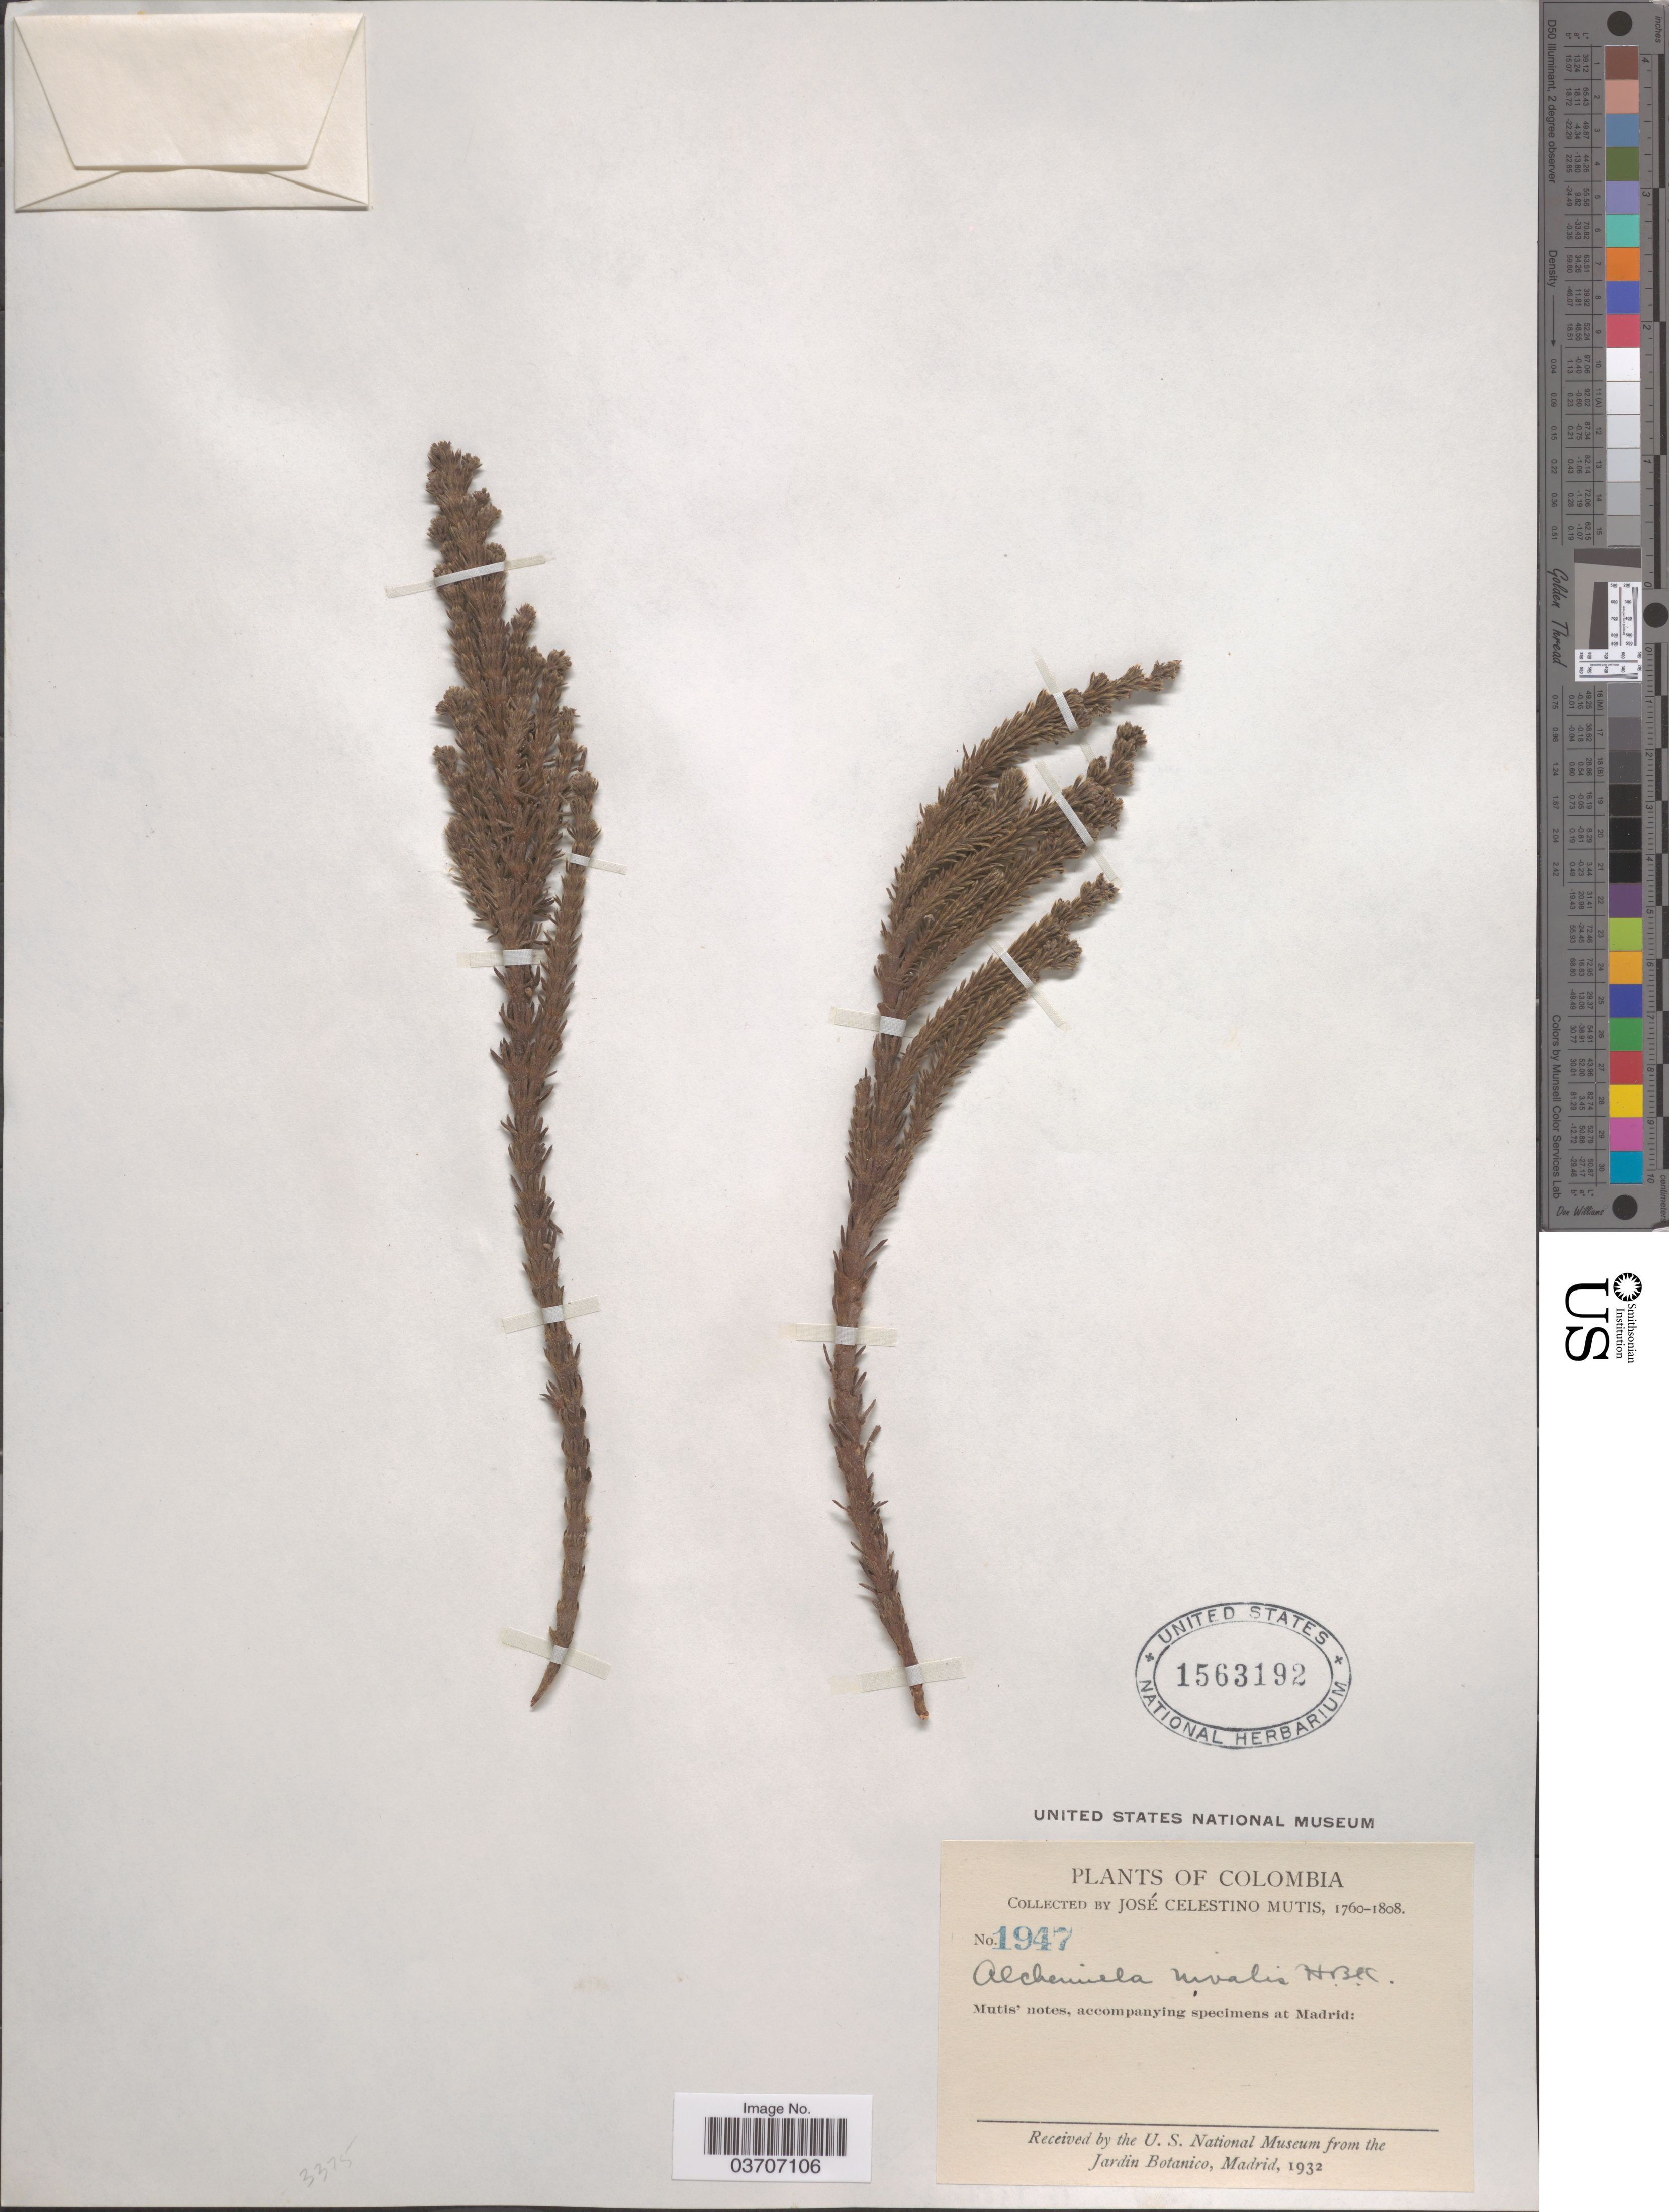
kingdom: Plantae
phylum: Tracheophyta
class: Magnoliopsida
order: Rosales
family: Rosaceae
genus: Lachemilla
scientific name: Lachemilla nivalis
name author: (Kunth) Rothm.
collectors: J. C. B. Mutis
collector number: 1947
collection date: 1760/1808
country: Colombia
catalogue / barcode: US 1563192